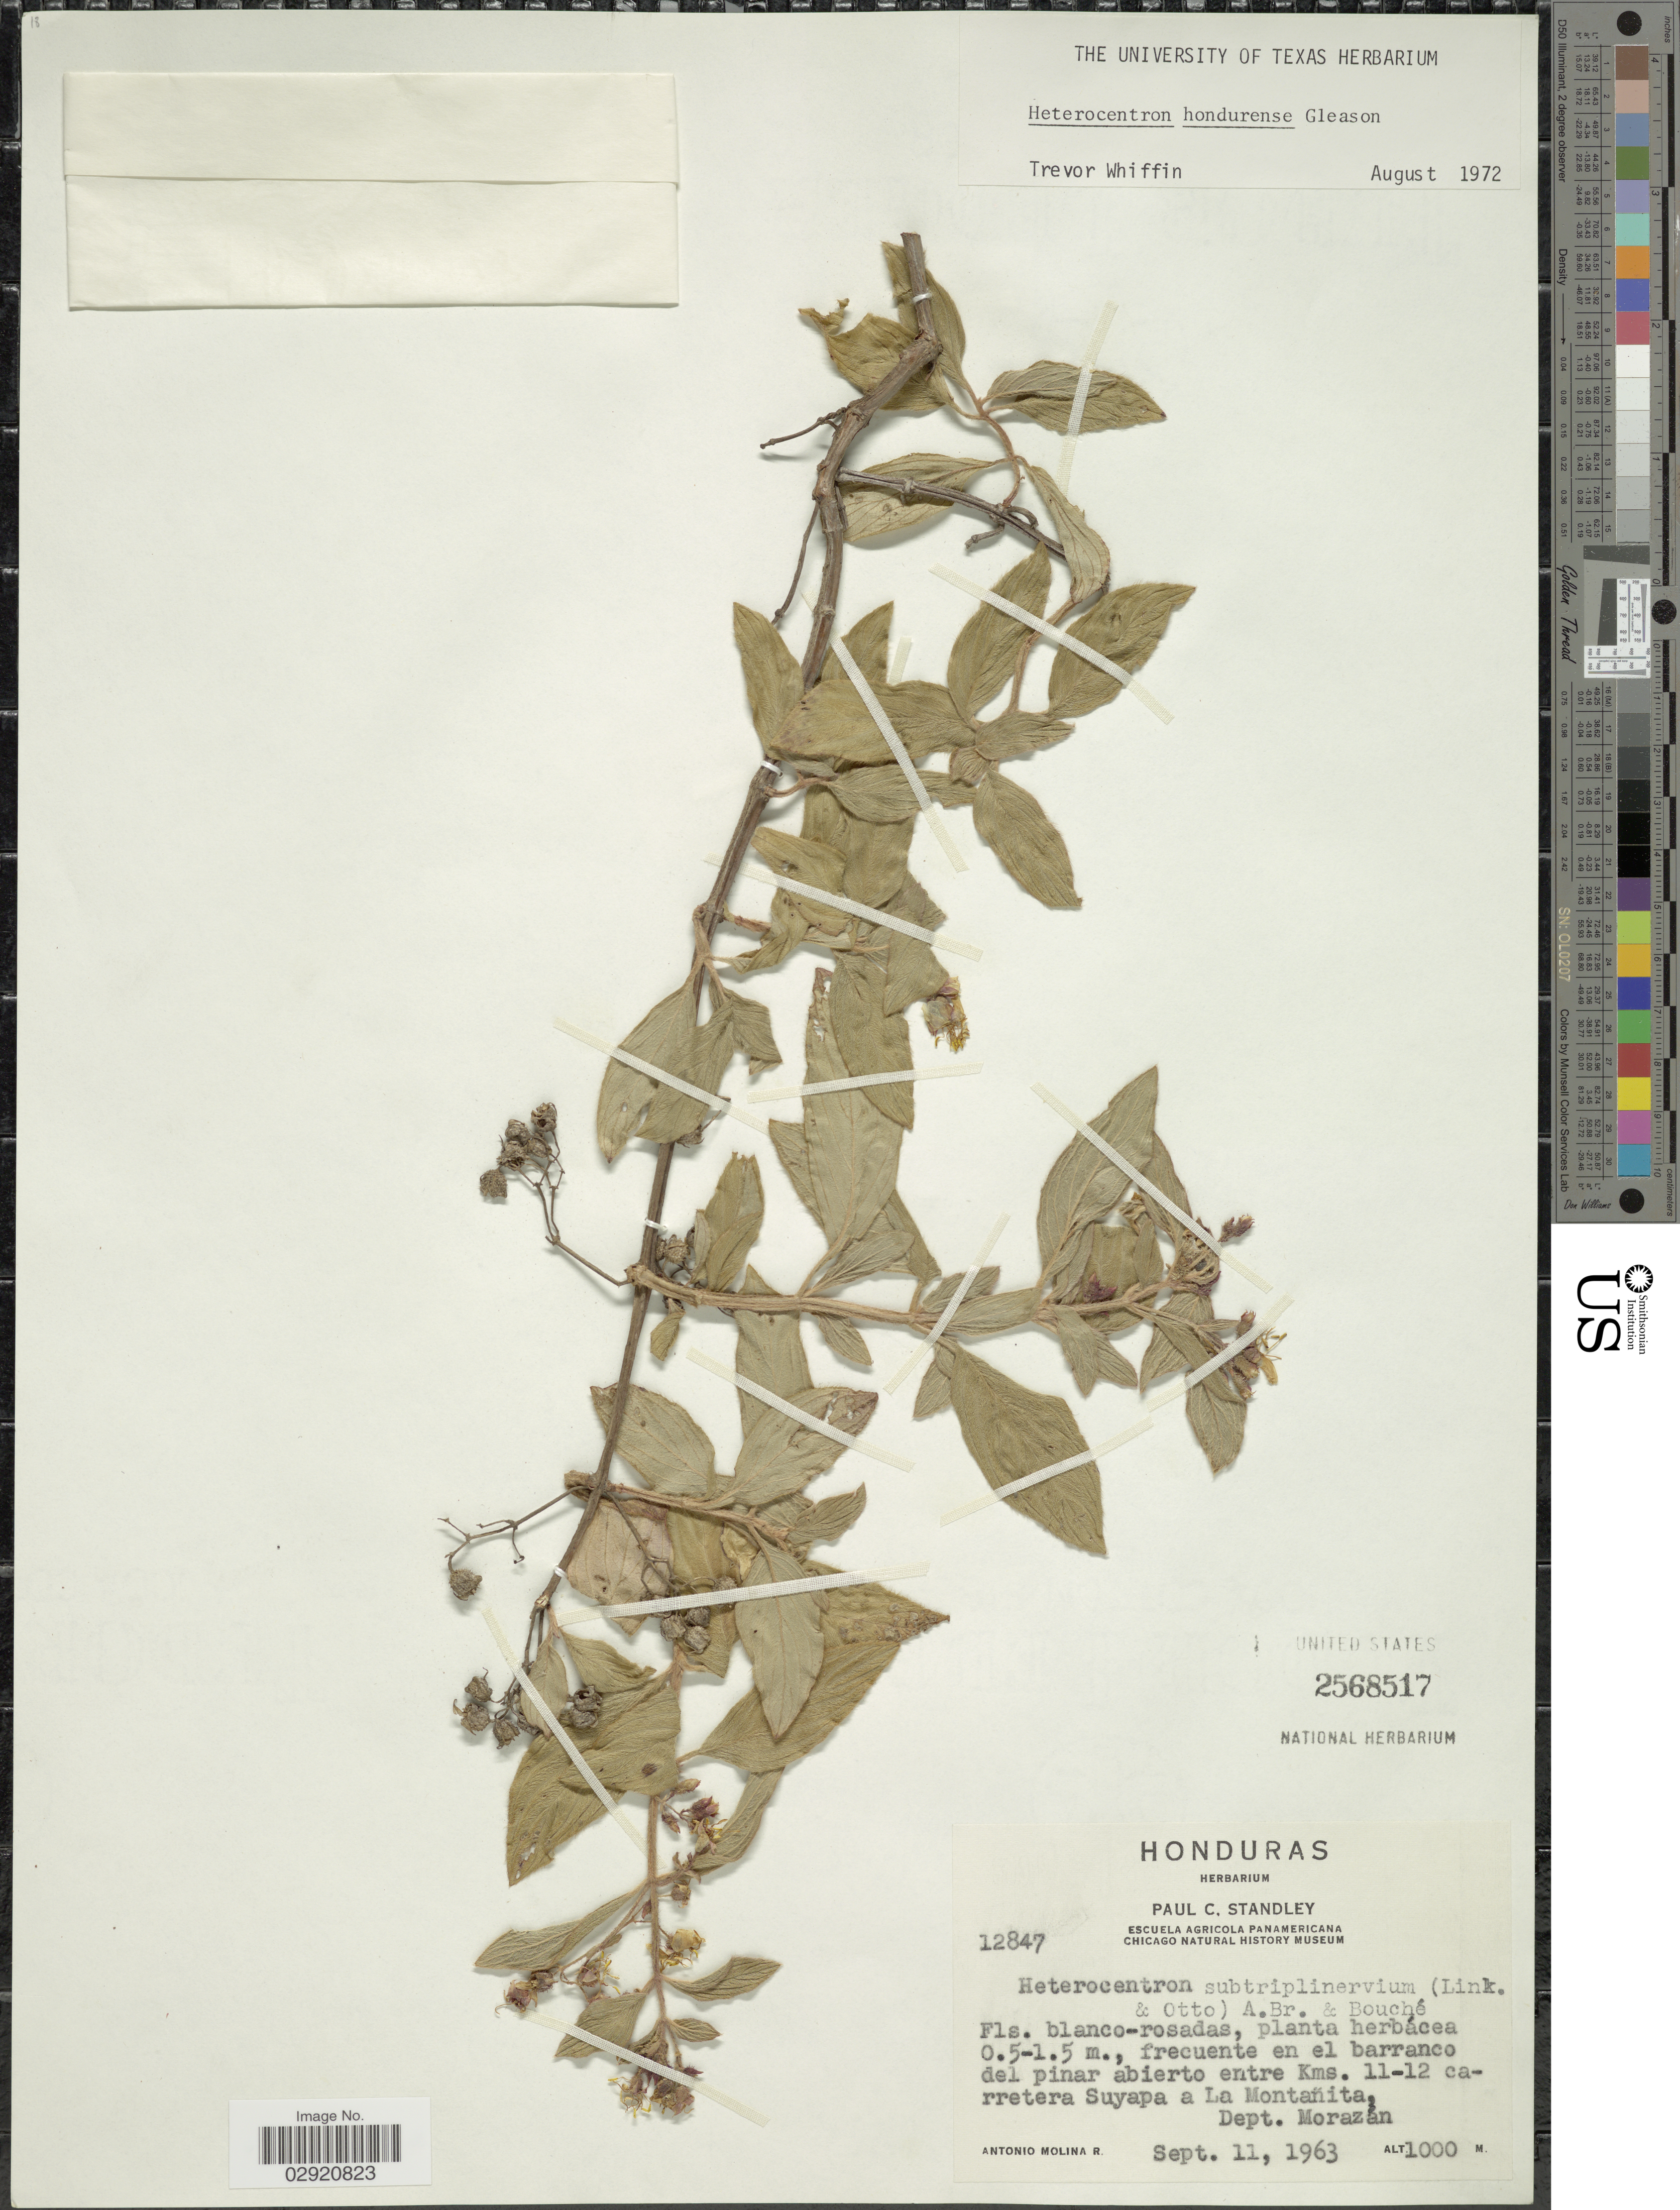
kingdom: Plantae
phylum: Tracheophyta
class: Magnoliopsida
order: Myrtales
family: Melastomataceae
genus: Heterocentron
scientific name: Heterocentron hondurense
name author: Gleason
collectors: A. Molina R.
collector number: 12847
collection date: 1963-09-11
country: Honduras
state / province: Fco. Morazán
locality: En el barranco del pinar abierto entre Kms. 11-12 carretera Suyapa a La Montañita, Dept. Morazán.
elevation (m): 1000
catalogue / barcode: US 2568517